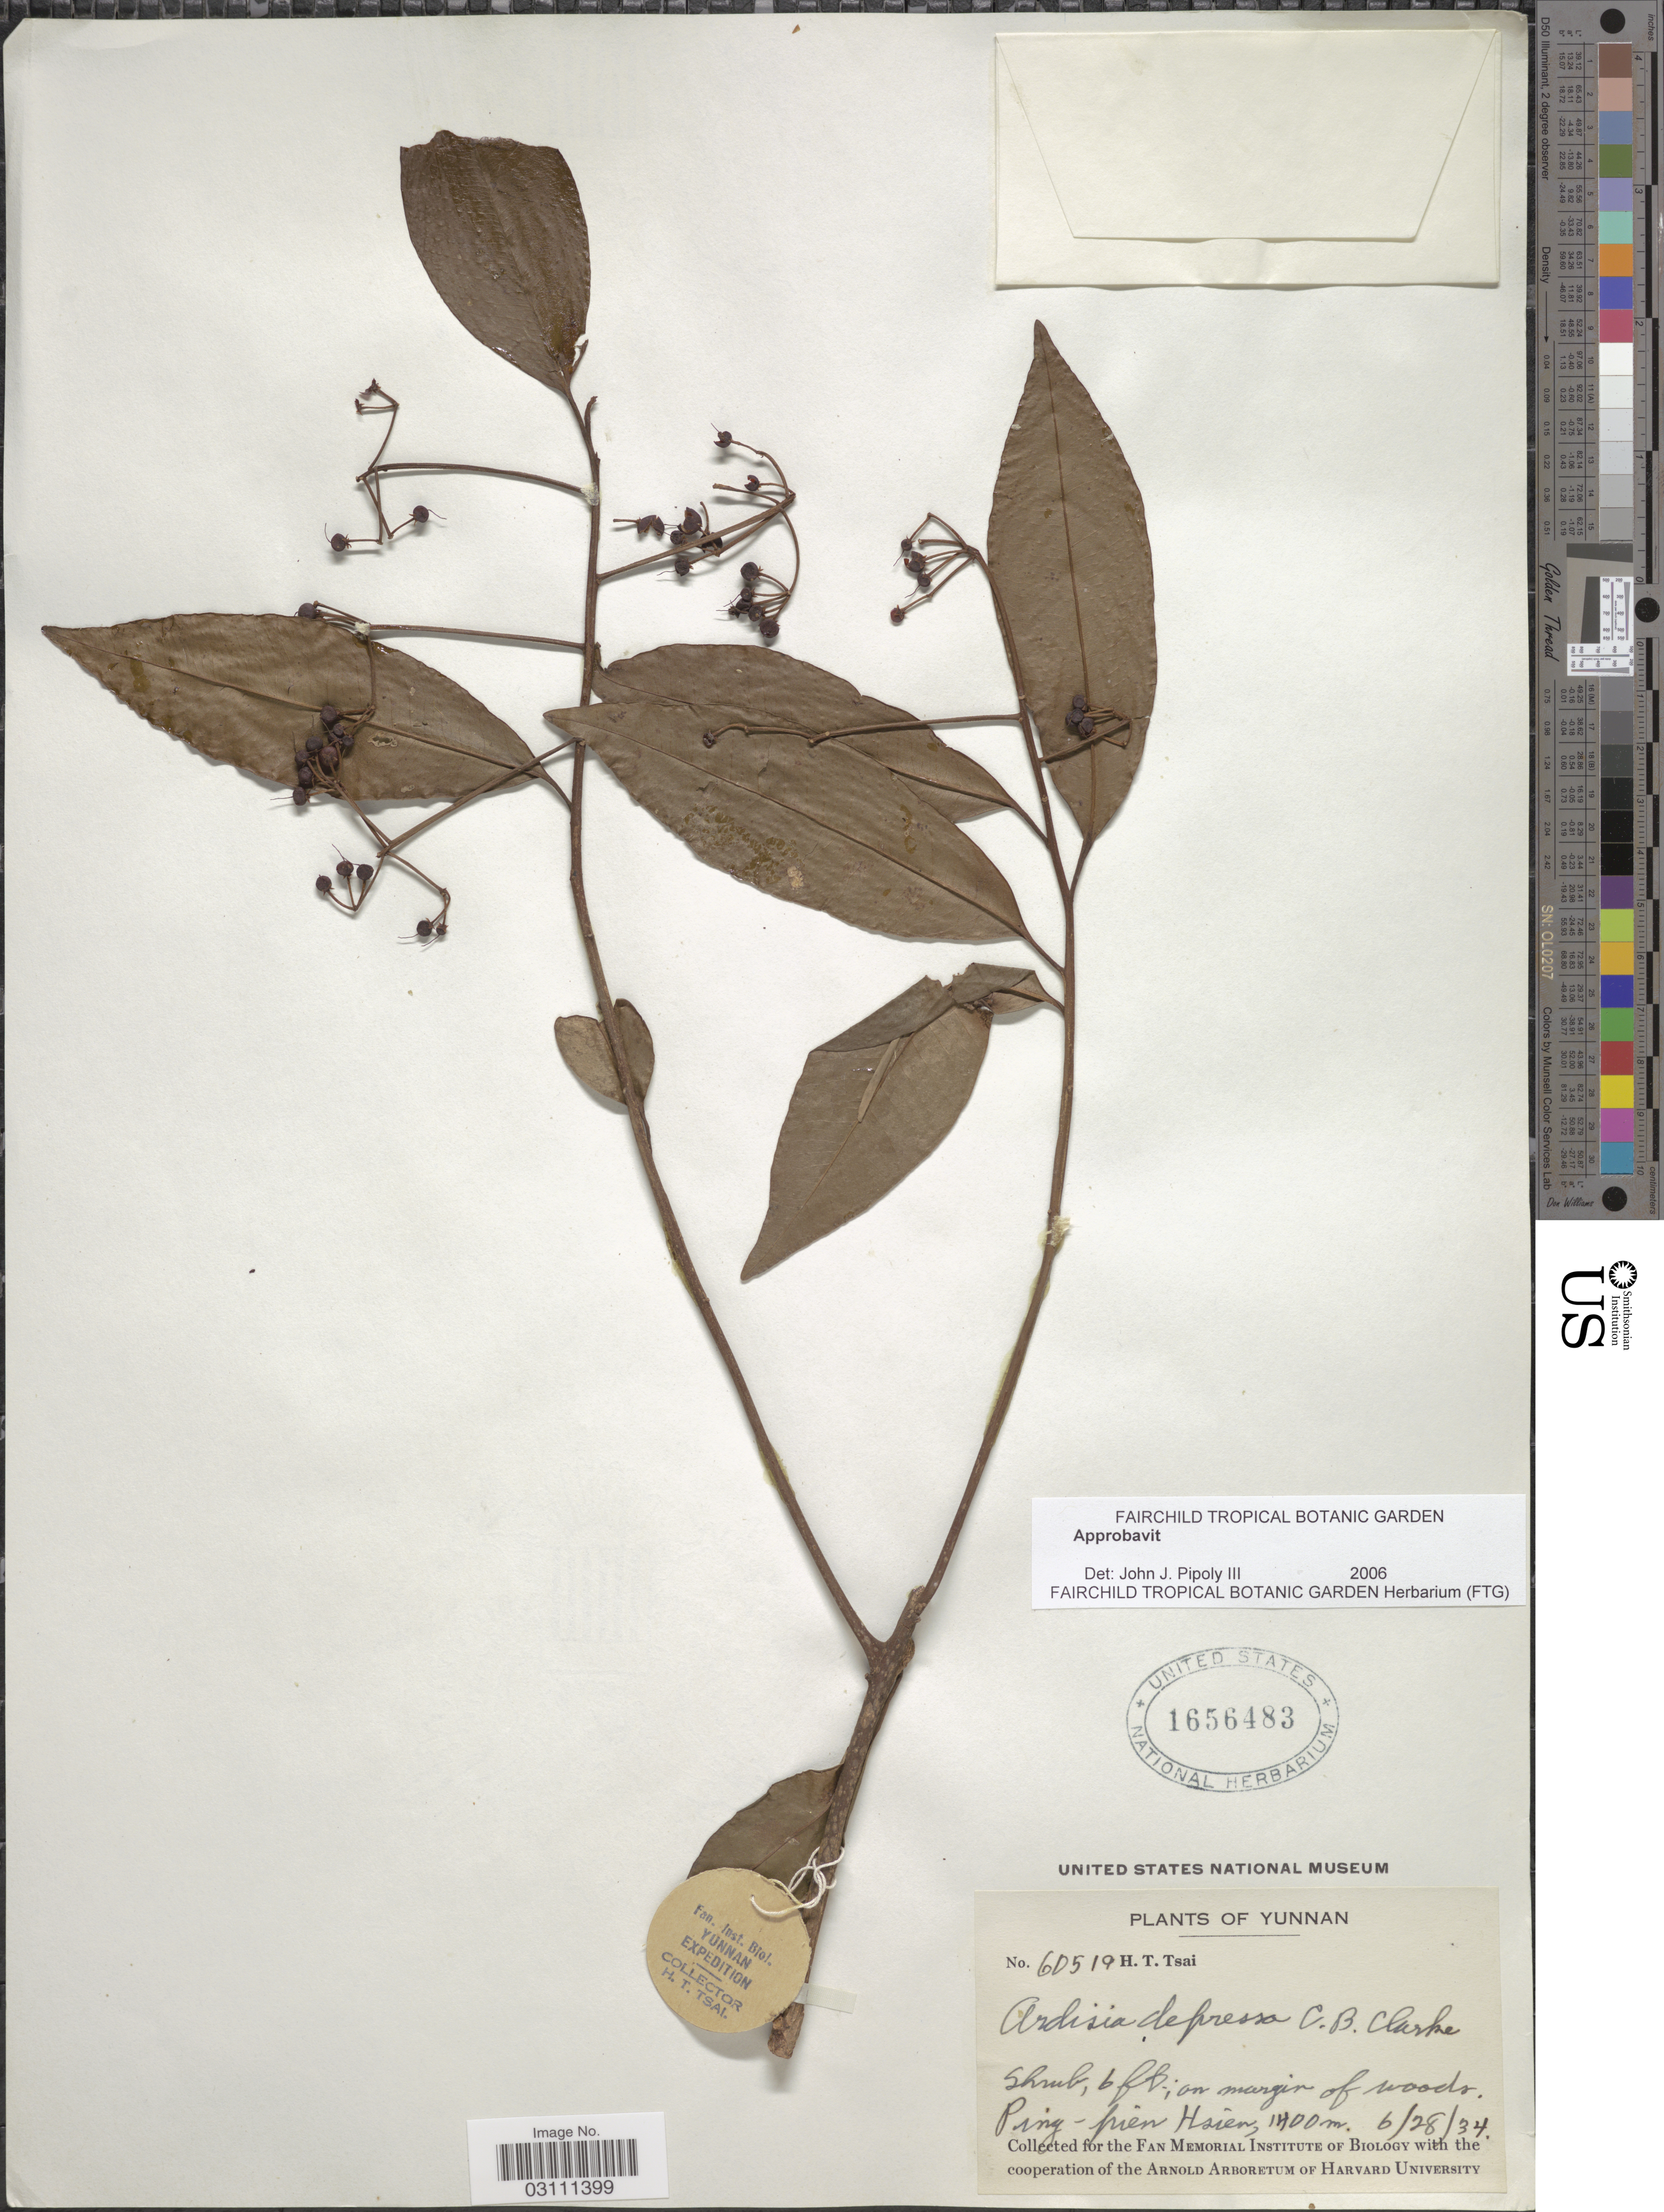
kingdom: Plantae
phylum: Tracheophyta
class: Magnoliopsida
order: Ericales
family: Primulaceae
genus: Ardisia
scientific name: Ardisia depressa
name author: C.B. Clarke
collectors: H. Tsai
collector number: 60519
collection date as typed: Transcribed d/m/y: 28/6/34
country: China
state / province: Yunnan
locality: Ping-pien Hsien.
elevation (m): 1400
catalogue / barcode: US 1656483